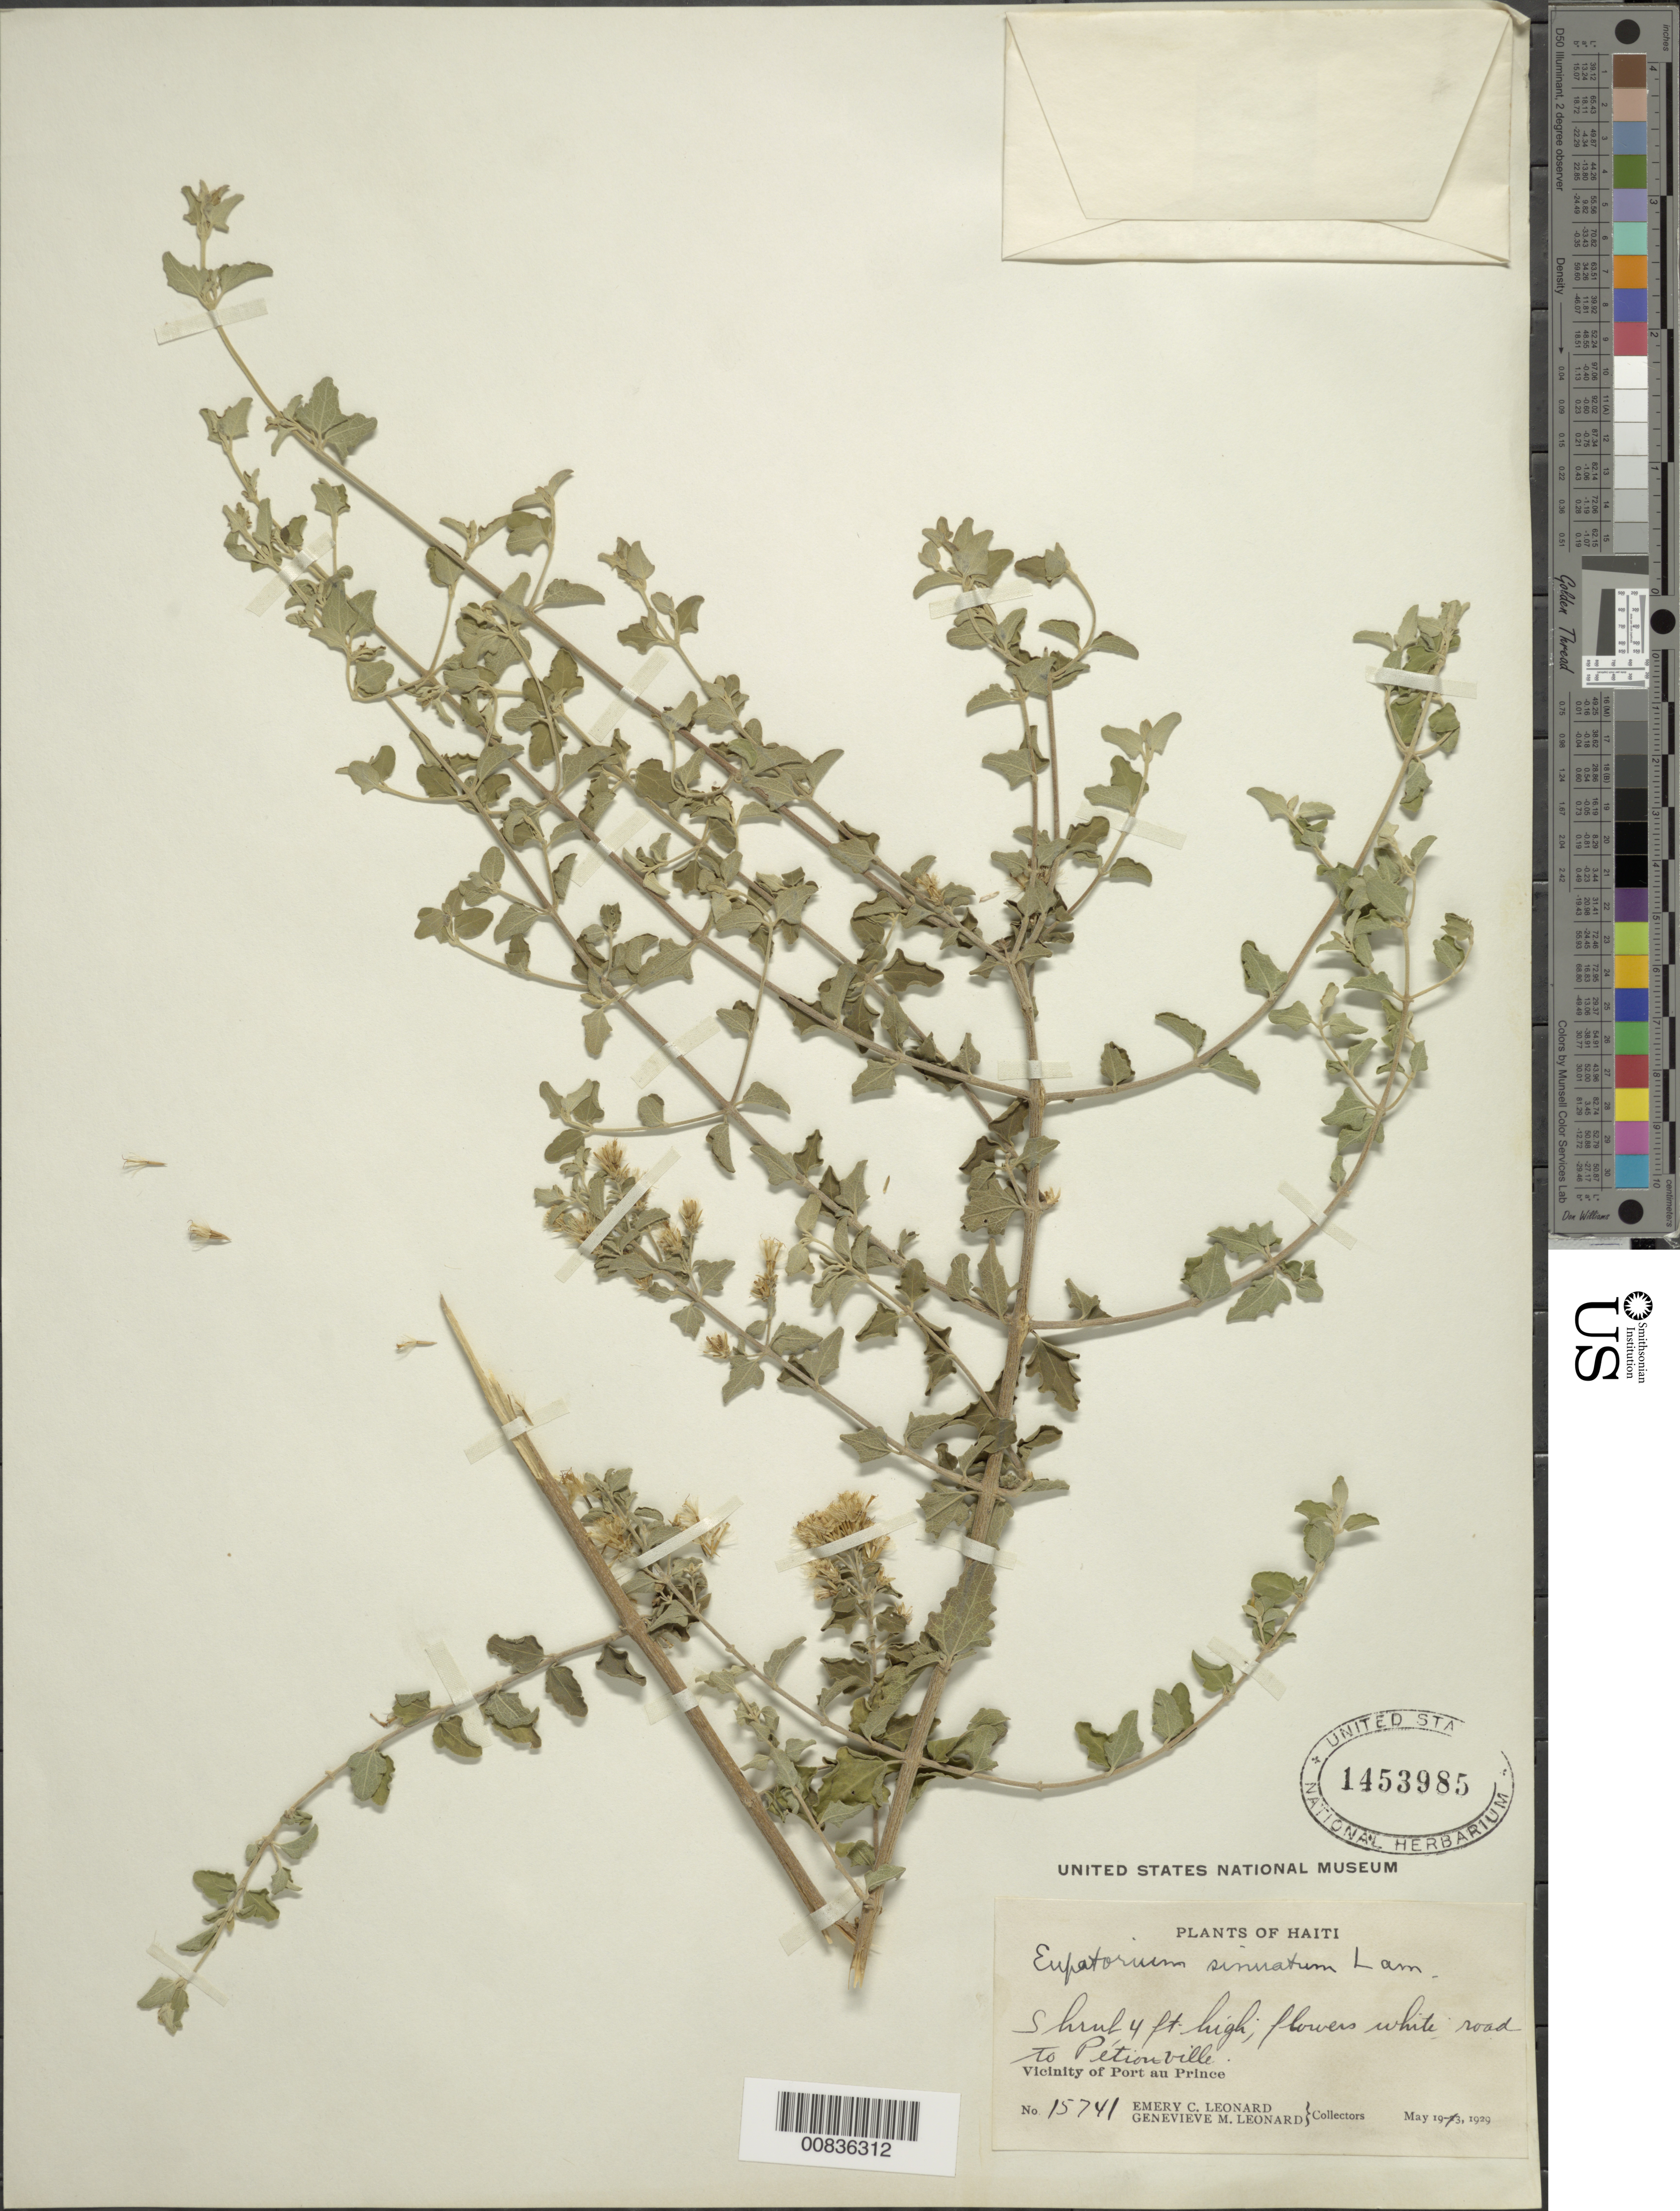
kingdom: Plantae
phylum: Tracheophyta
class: Magnoliopsida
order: Asterales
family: Asteraceae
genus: Chromolaena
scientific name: Chromolaena sinuata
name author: (Lam.) R.M. King & H. Rob.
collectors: E. C. Leonard & G. M. Leonard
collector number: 15741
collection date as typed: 19 May 1929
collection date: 1929-05-19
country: Haiti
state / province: Ouest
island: Hispaniola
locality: Vicinity of Port-au-Prince, road to Pétionville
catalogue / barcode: US 1453985